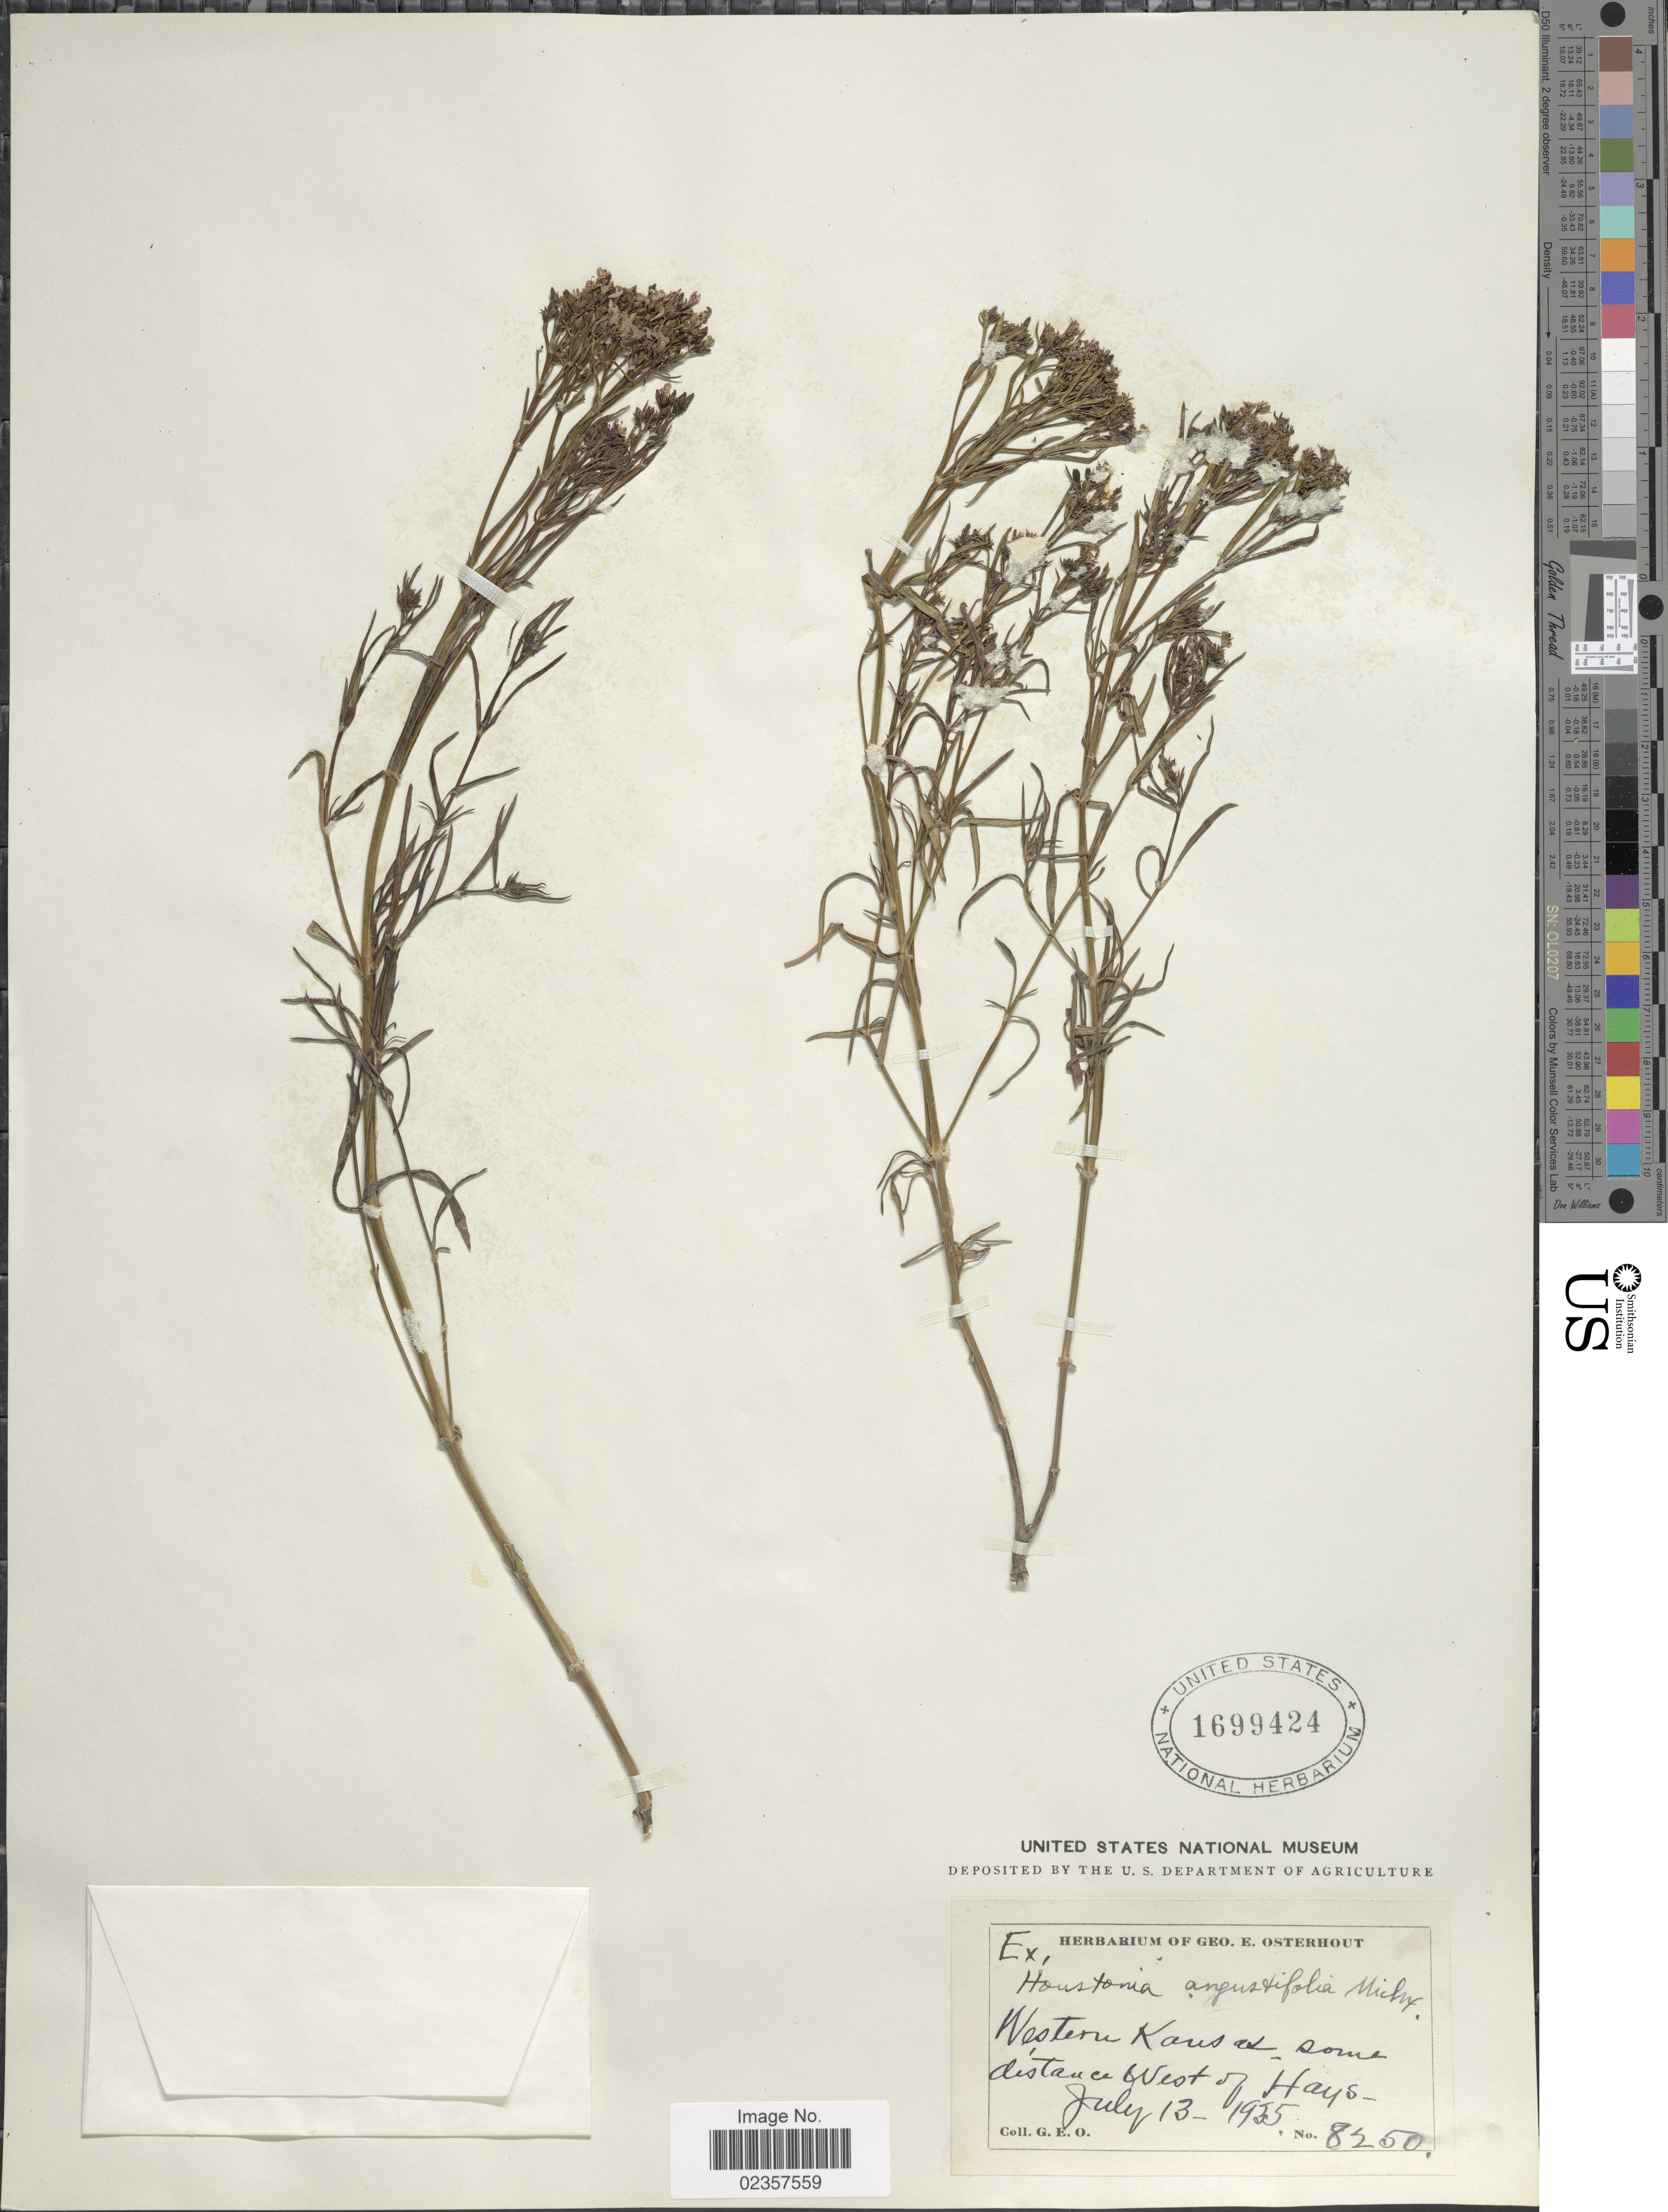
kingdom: Plantae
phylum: Tracheophyta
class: Magnoliopsida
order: Gentianales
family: Rubiaceae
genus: Houstonia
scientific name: Houstonia nigricans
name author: (Lam.) Fernald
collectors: G. Osterhout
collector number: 8250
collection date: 1935-07-13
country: United States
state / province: Kansas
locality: Western Kansas some distance West of Hays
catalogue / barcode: US 1699424